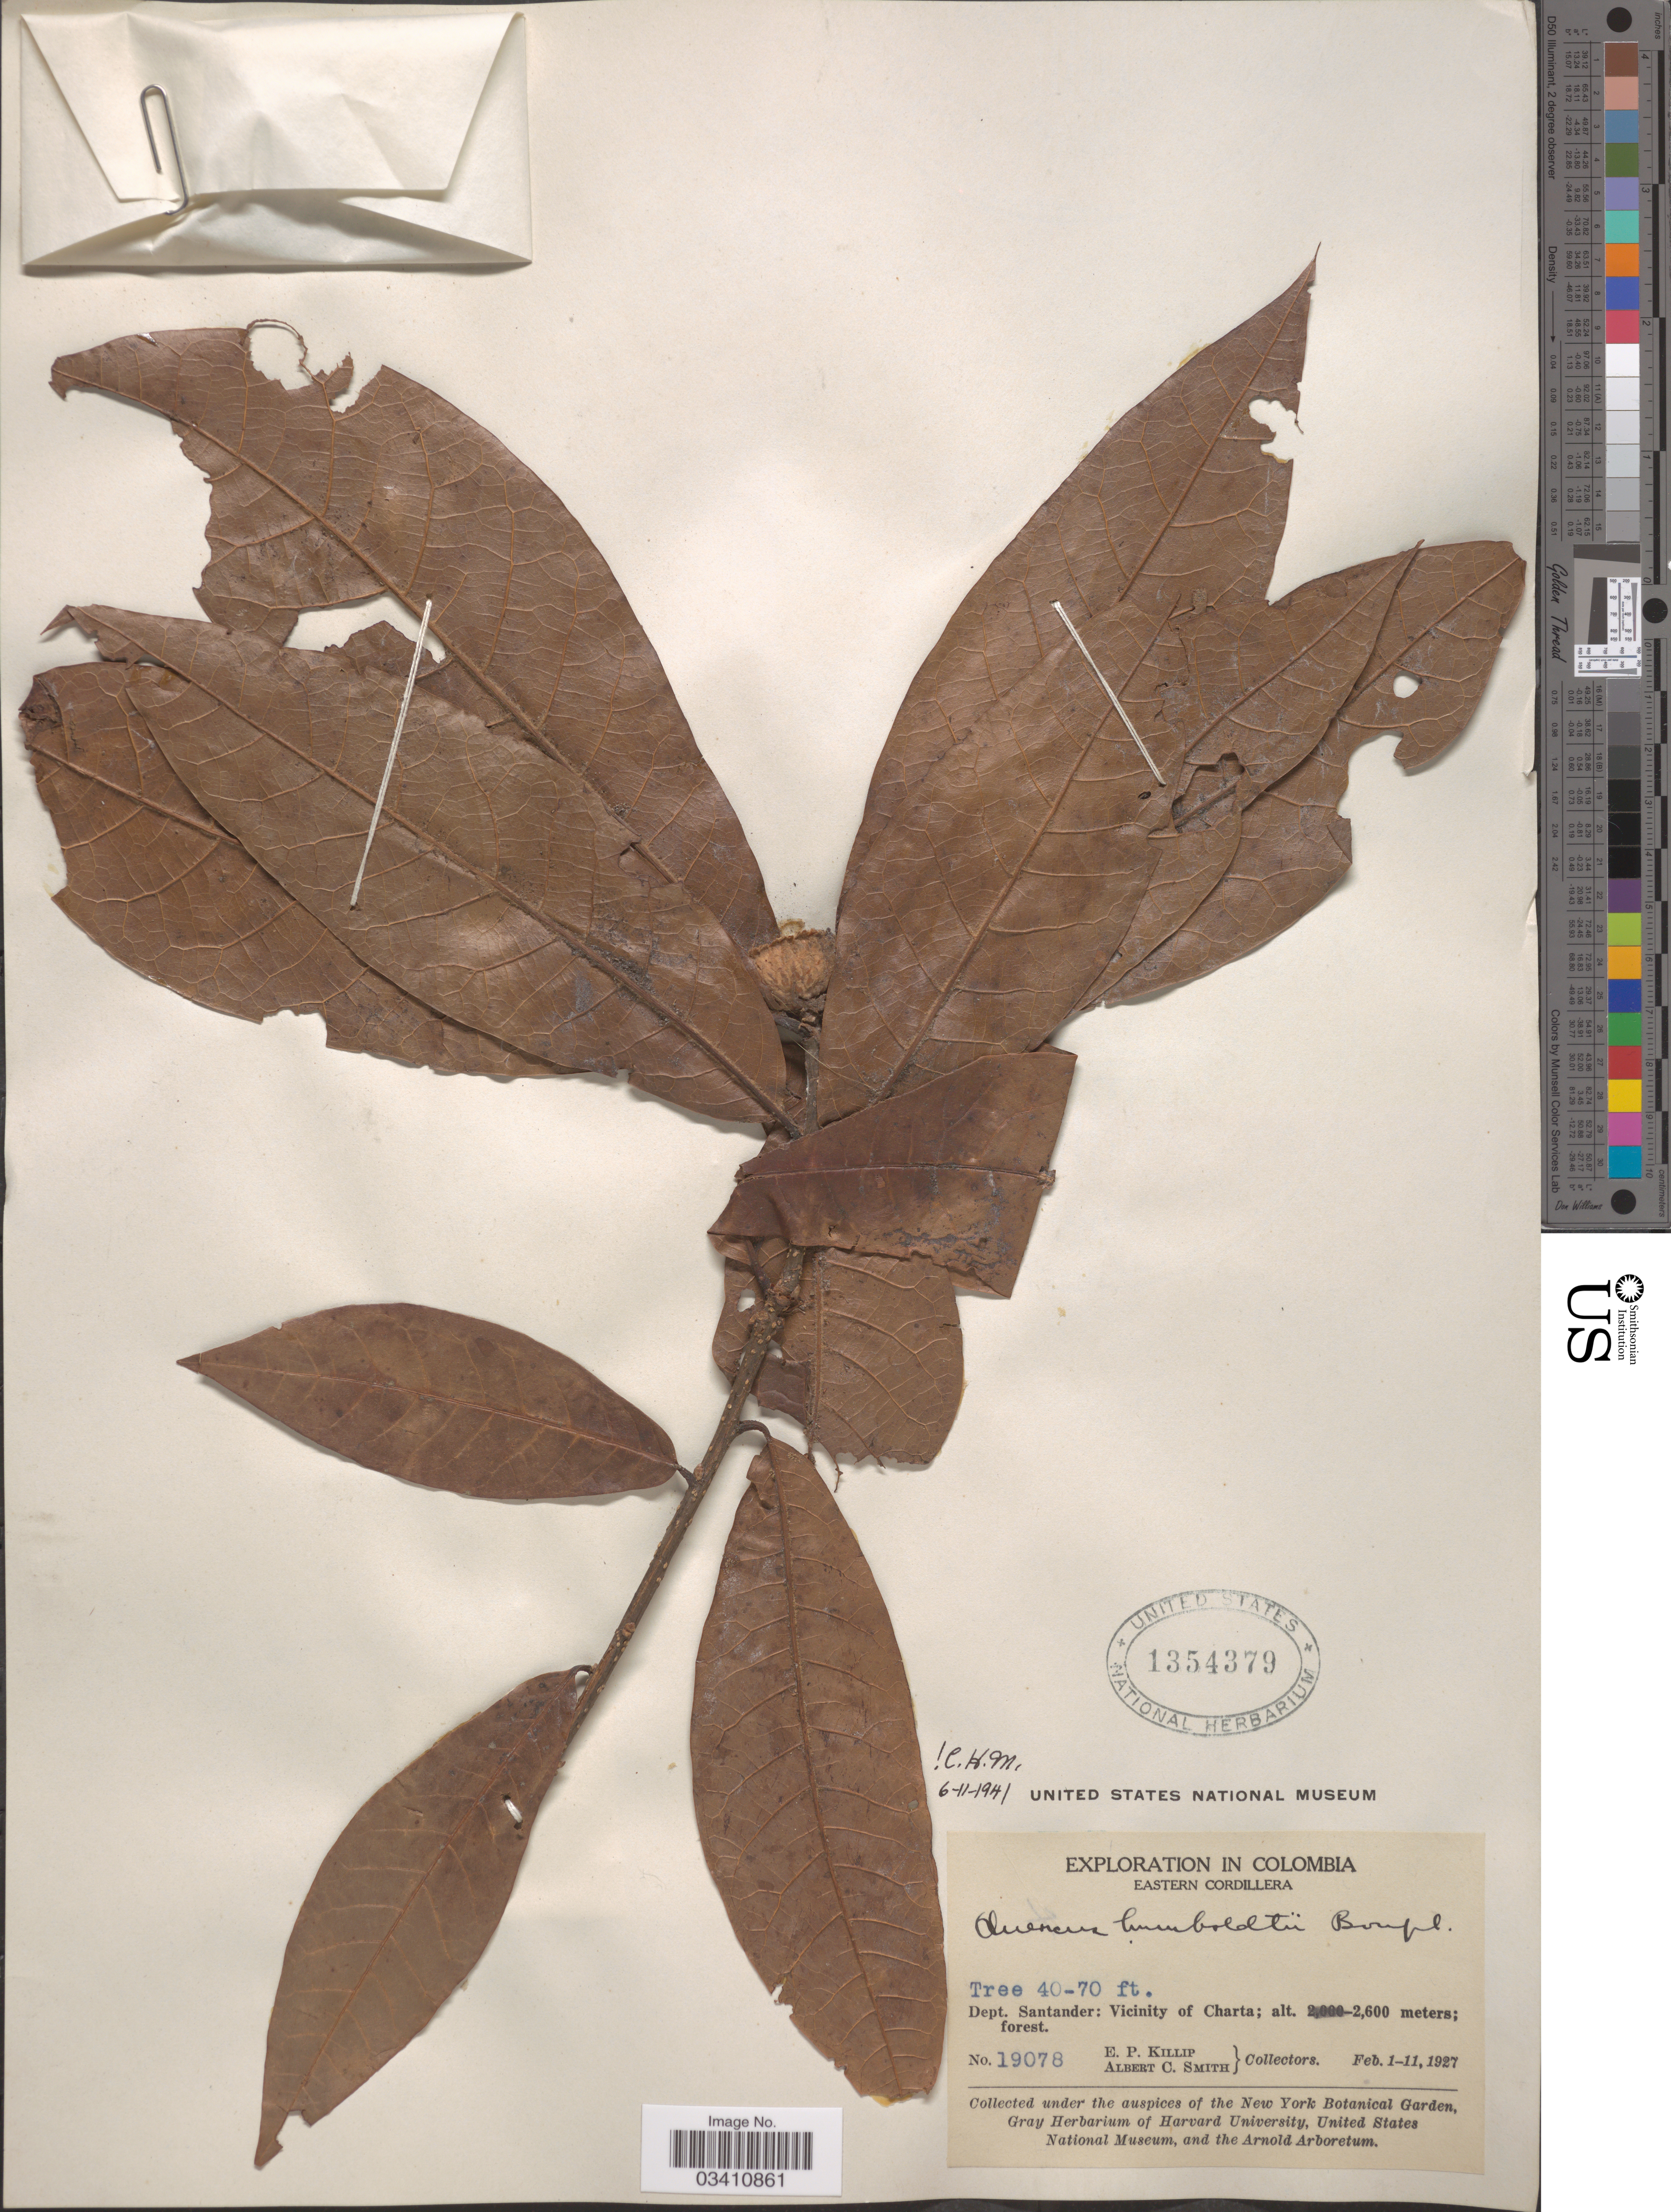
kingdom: Plantae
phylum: Tracheophyta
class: Magnoliopsida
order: Fagales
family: Fagaceae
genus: Quercus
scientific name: Quercus humboldtii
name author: Bonpl.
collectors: E. P. Killip & A. C. Smith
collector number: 19078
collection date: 1927-02-01/1927-02-11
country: Colombia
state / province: Santander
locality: Eastern Cordillera. Dept. Santander: Vicinity of Charta.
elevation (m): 2600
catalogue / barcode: US 1354379